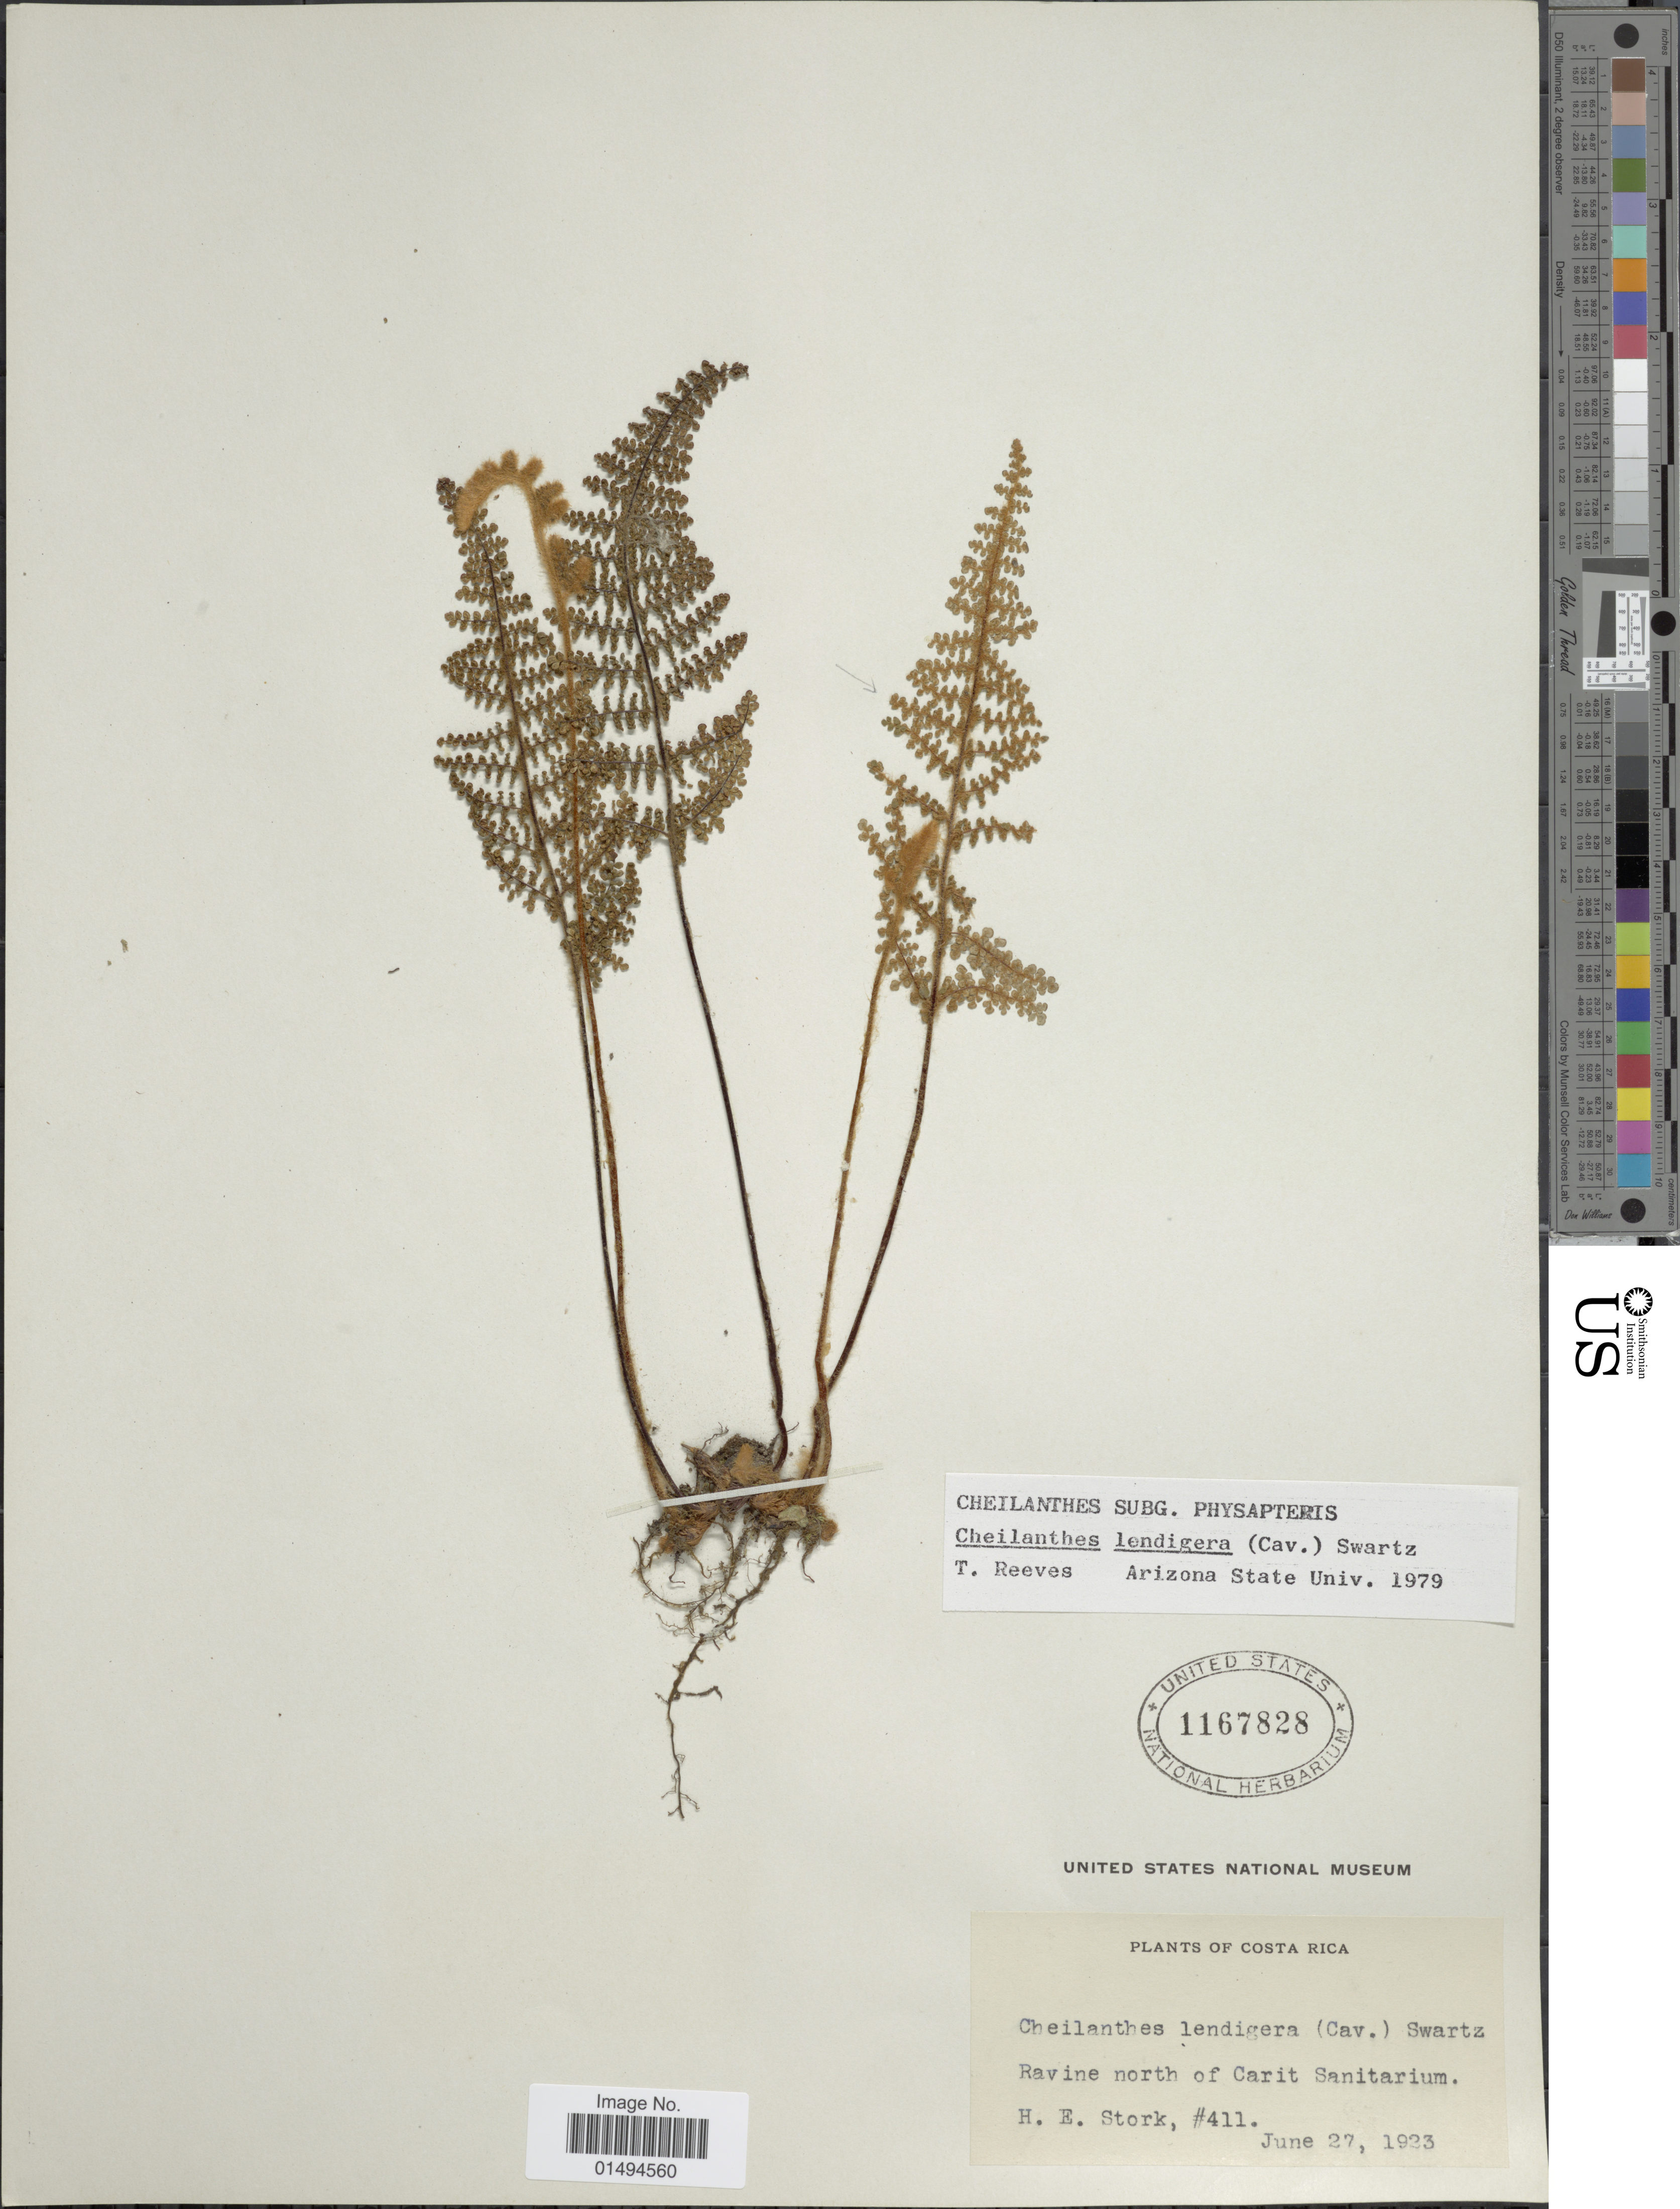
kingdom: Plantae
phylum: Tracheophyta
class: Polypodiopsida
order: Polypodiales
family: Pteridaceae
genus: Myriopteris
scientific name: Myriopteris lendigera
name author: (Cav.) J. Sm.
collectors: H. E. Stork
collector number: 411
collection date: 1923-06-27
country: Costa Rica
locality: Ravine North of Carit Sanitarium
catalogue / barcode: US 1167828